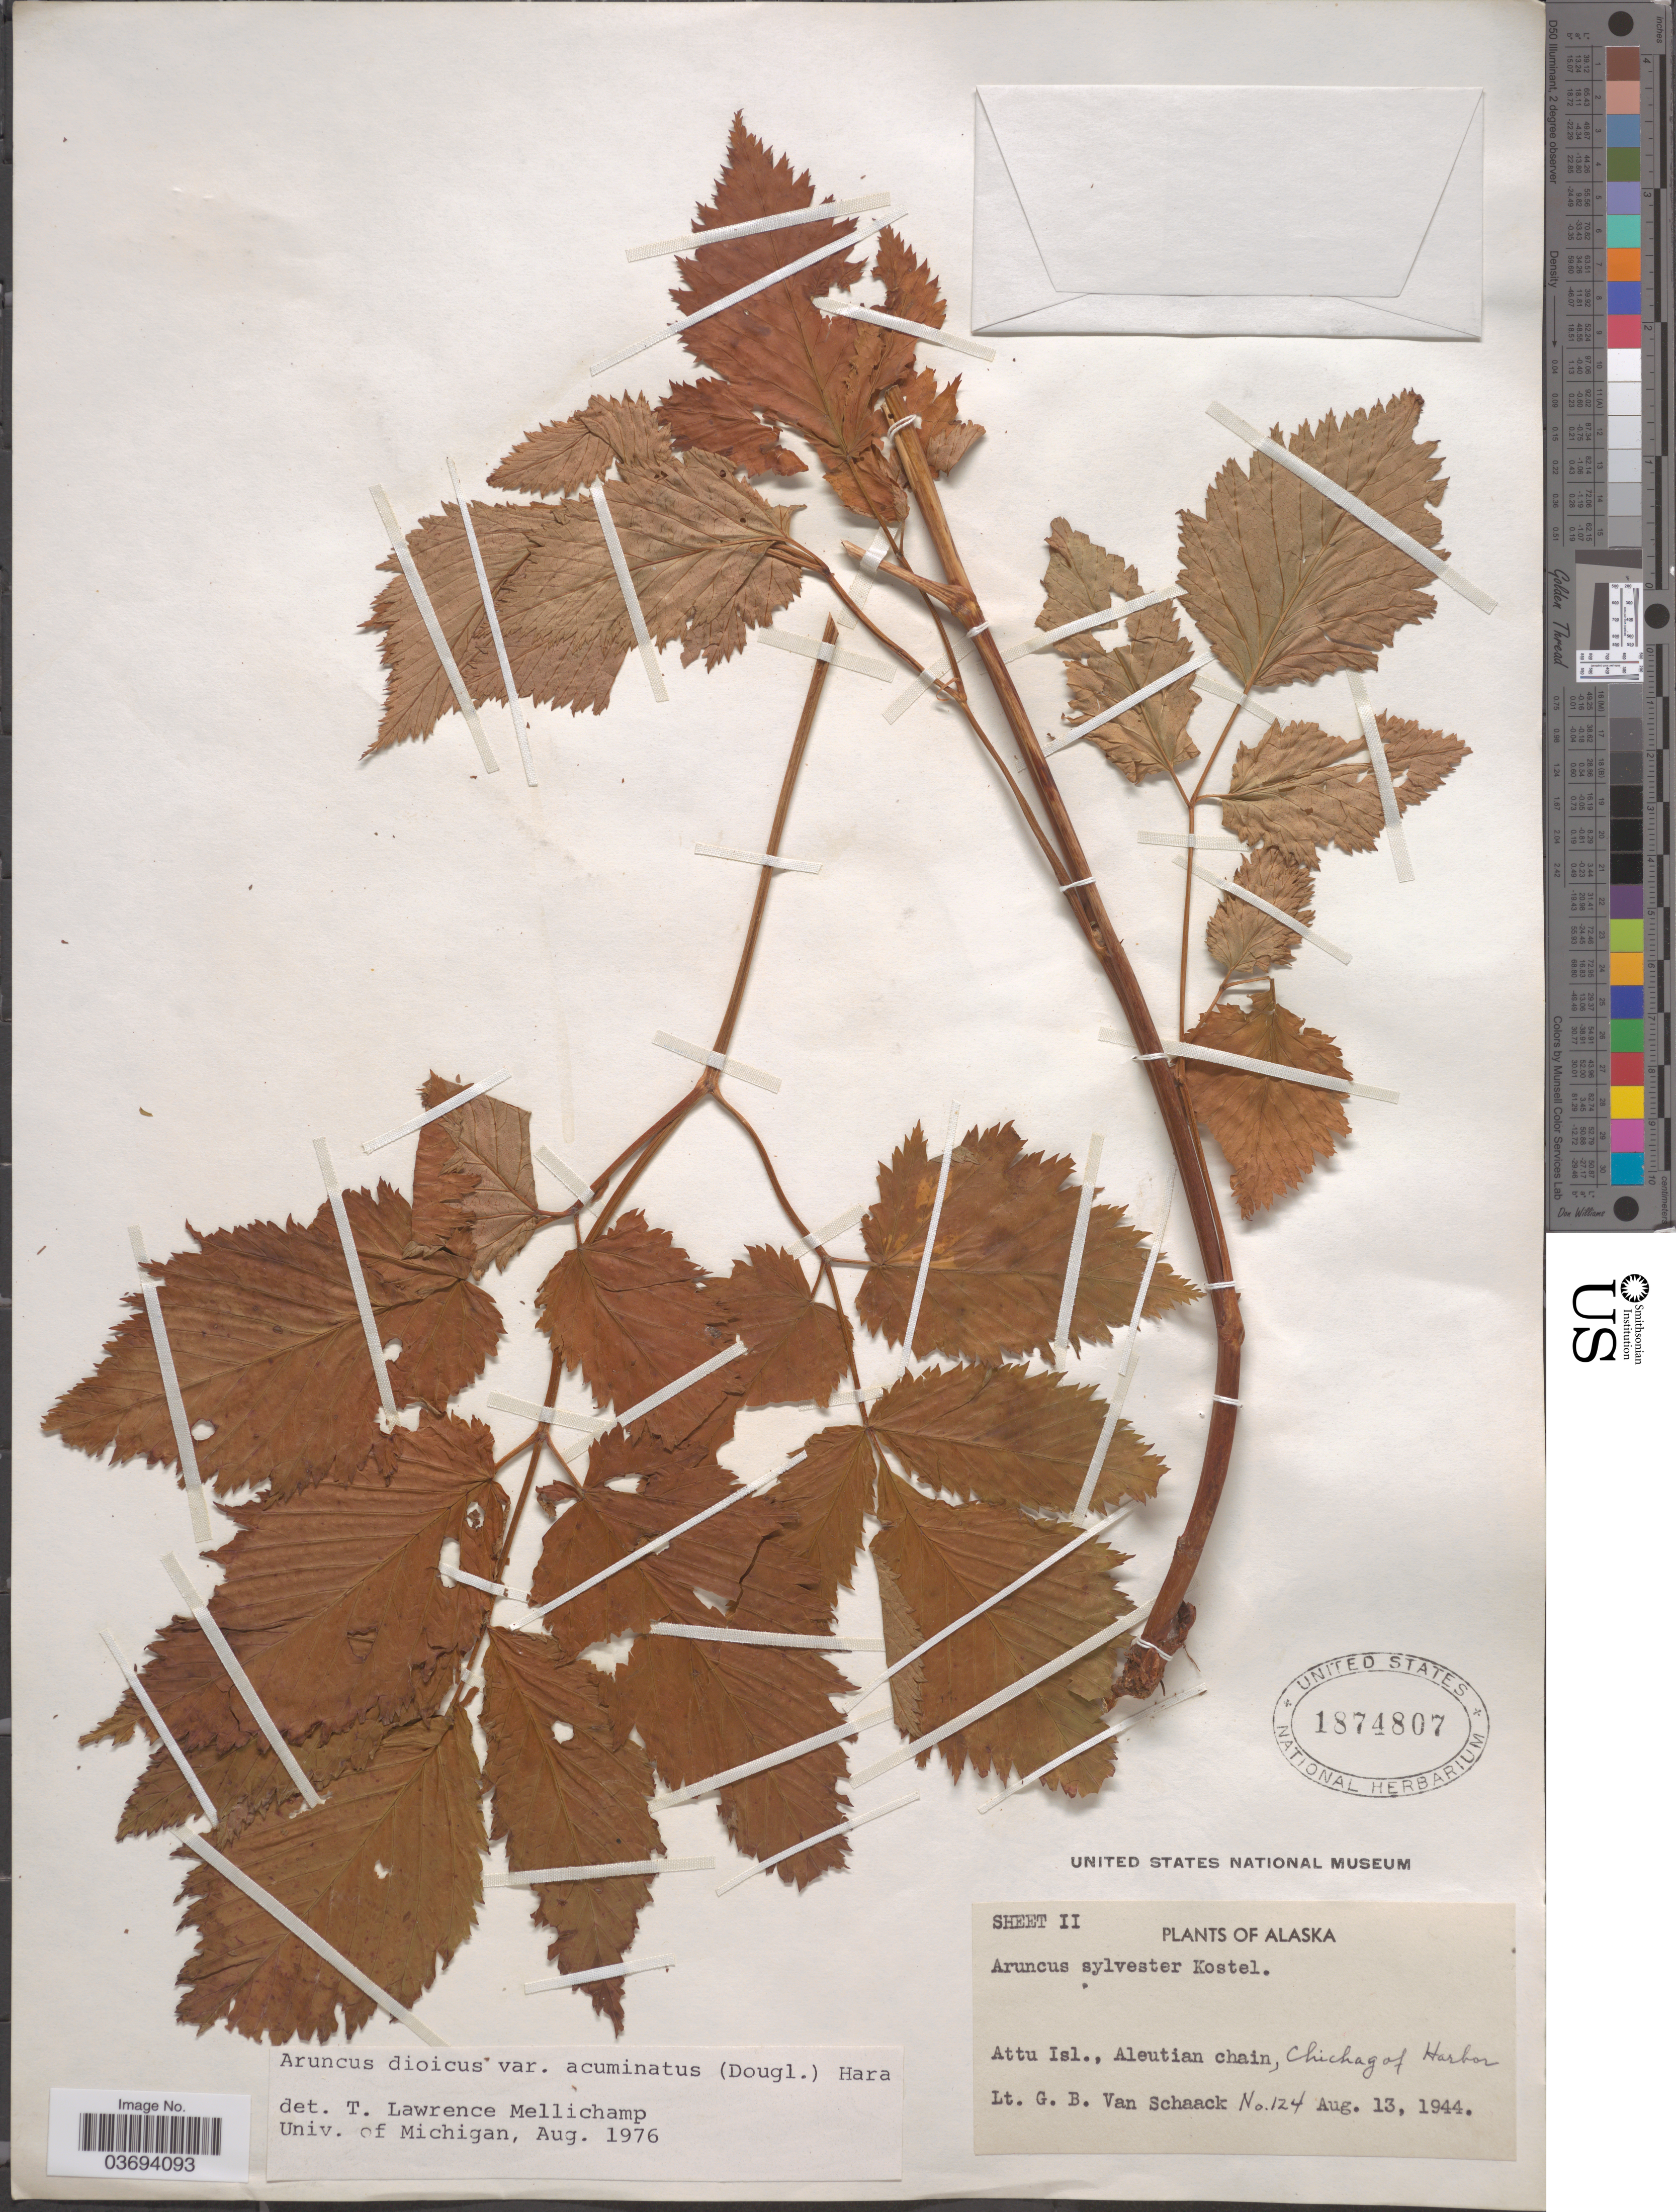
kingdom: Plantae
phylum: Tracheophyta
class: Magnoliopsida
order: Rosales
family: Rosaceae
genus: Aruncus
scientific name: Aruncus dioicus var. acuminatus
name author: (Rydb.) H. Hara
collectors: G. Van Schaack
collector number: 124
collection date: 1944-08-13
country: United States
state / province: Alaska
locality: Attu Isl., Aleutian chain, Chichagof Harbor.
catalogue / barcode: US 1874807